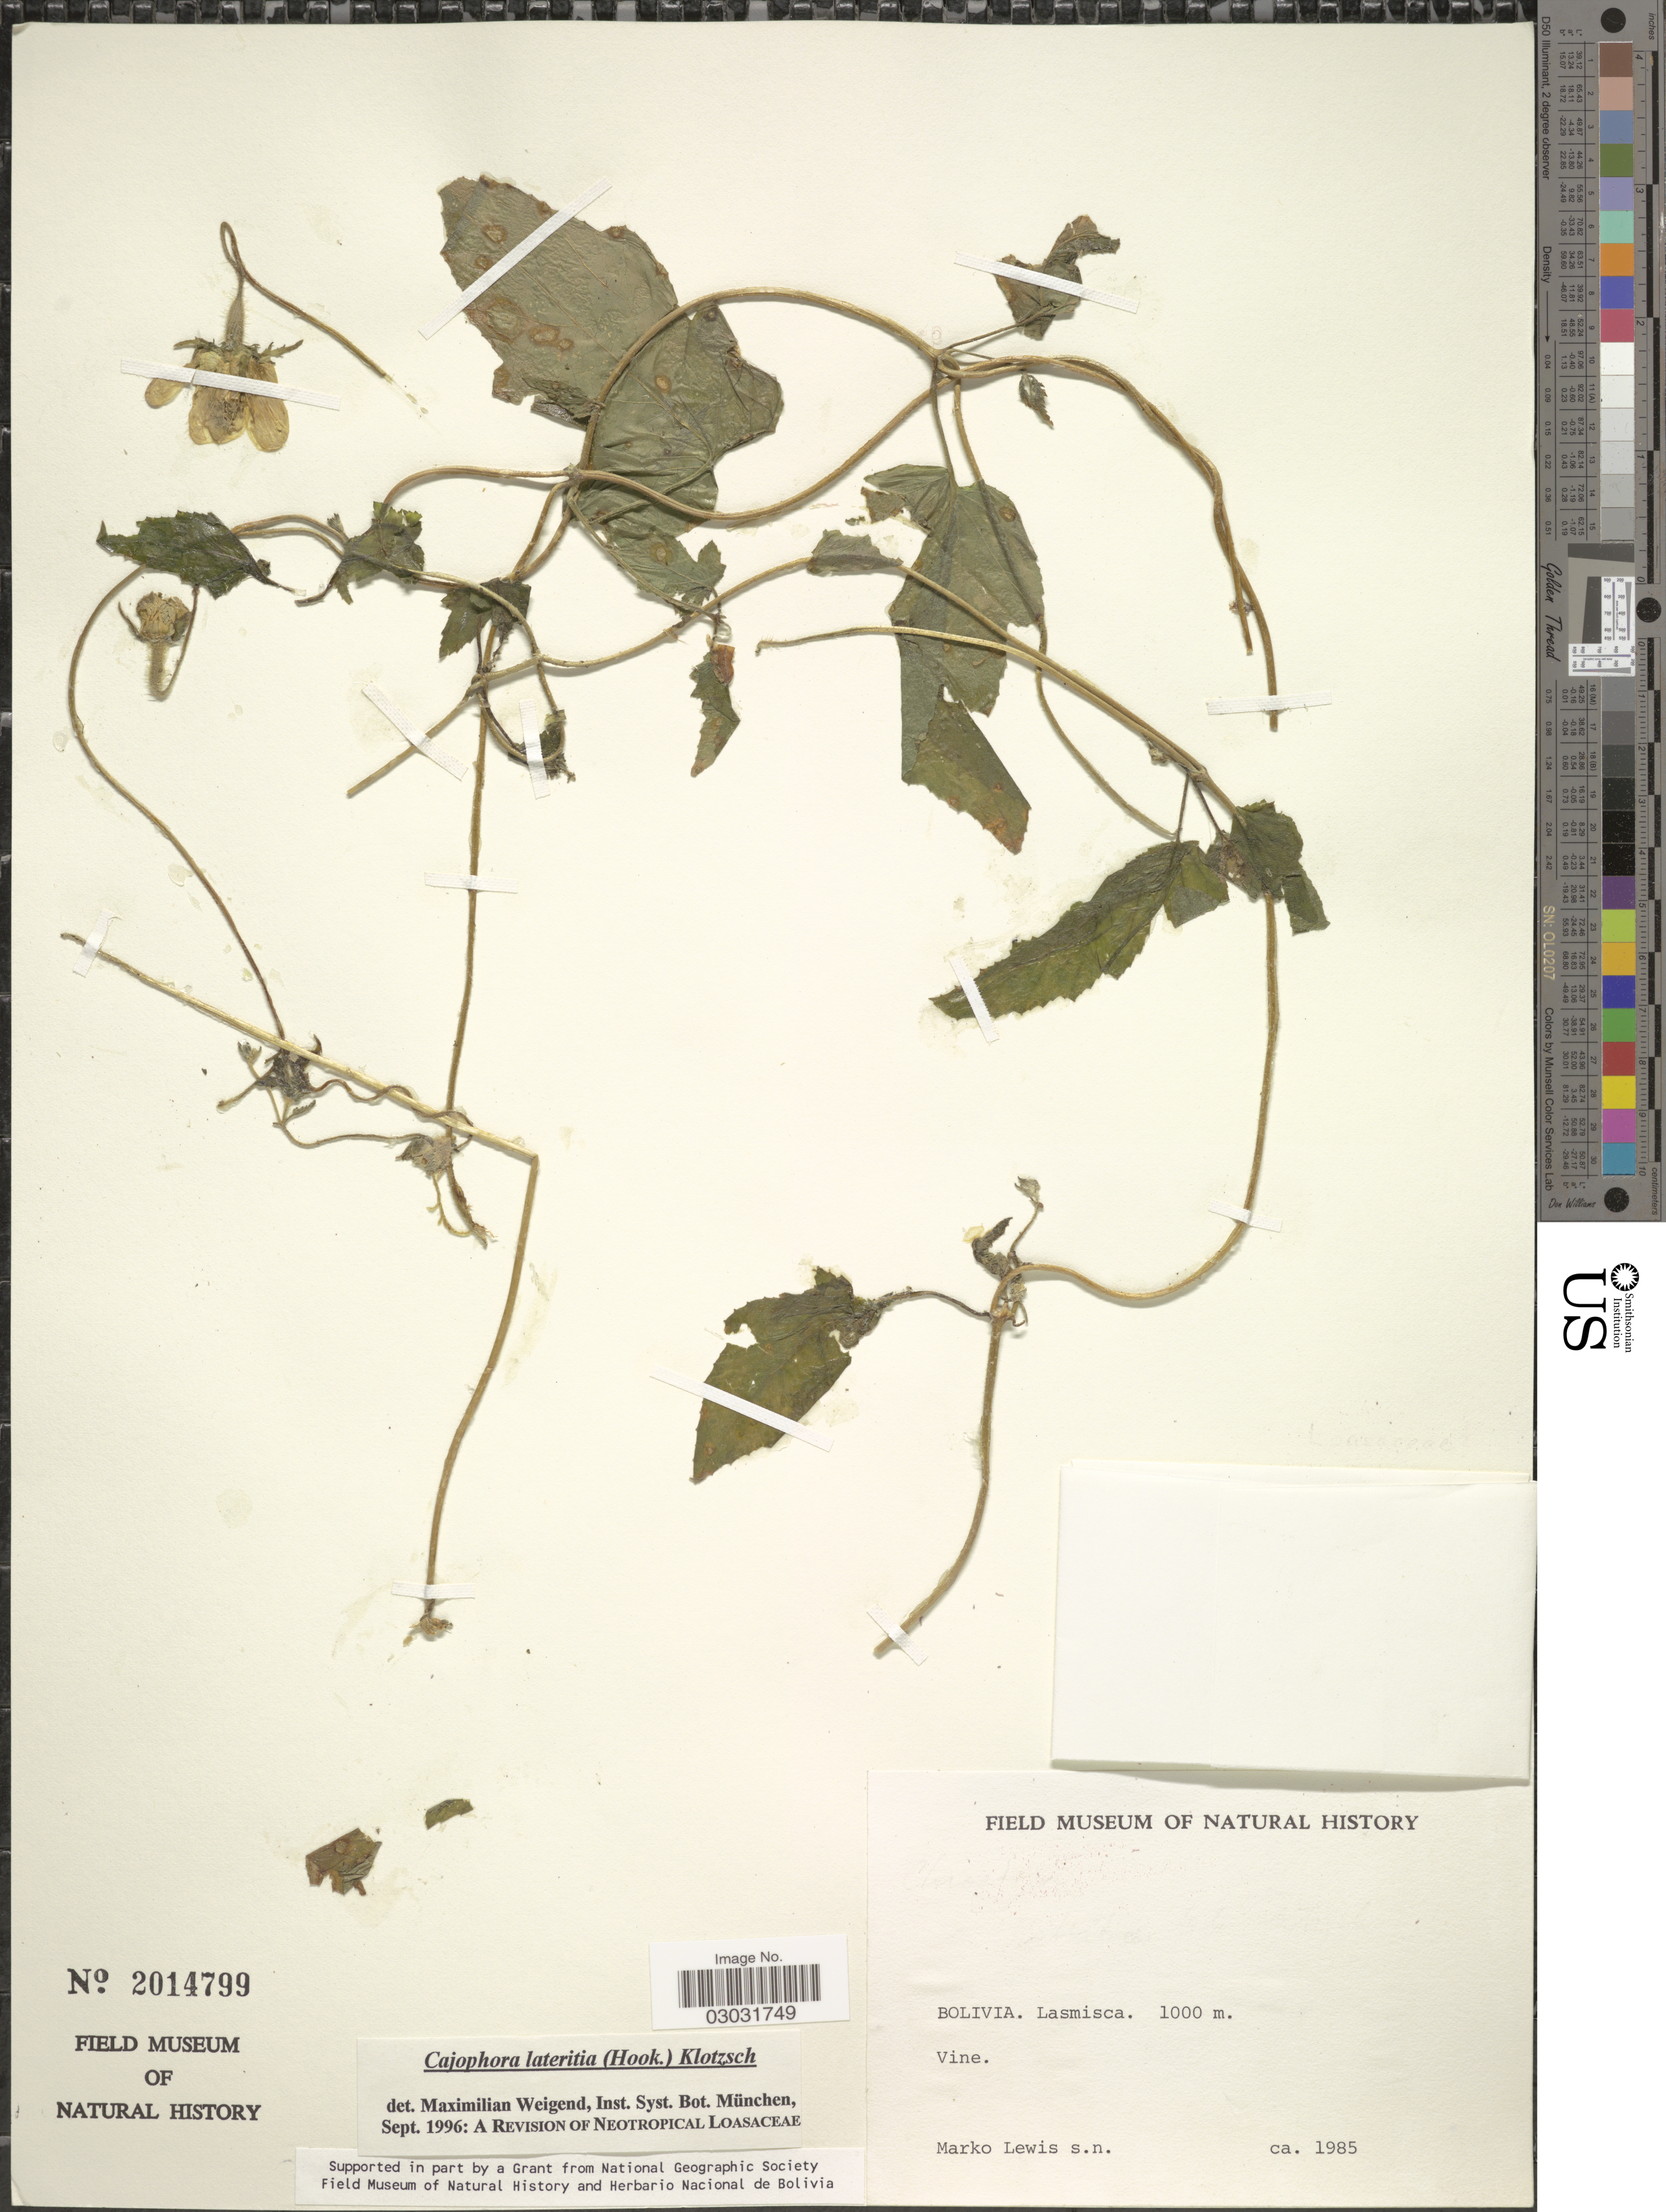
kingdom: Plantae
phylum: Tracheophyta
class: Magnoliopsida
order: Cornales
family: Loasaceae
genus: Caiophora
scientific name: Caiophora lateritia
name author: Klotzsch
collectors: M. A. Lewis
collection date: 1985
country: Bolivia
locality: Lasmisca.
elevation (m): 1000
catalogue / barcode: US 2014799